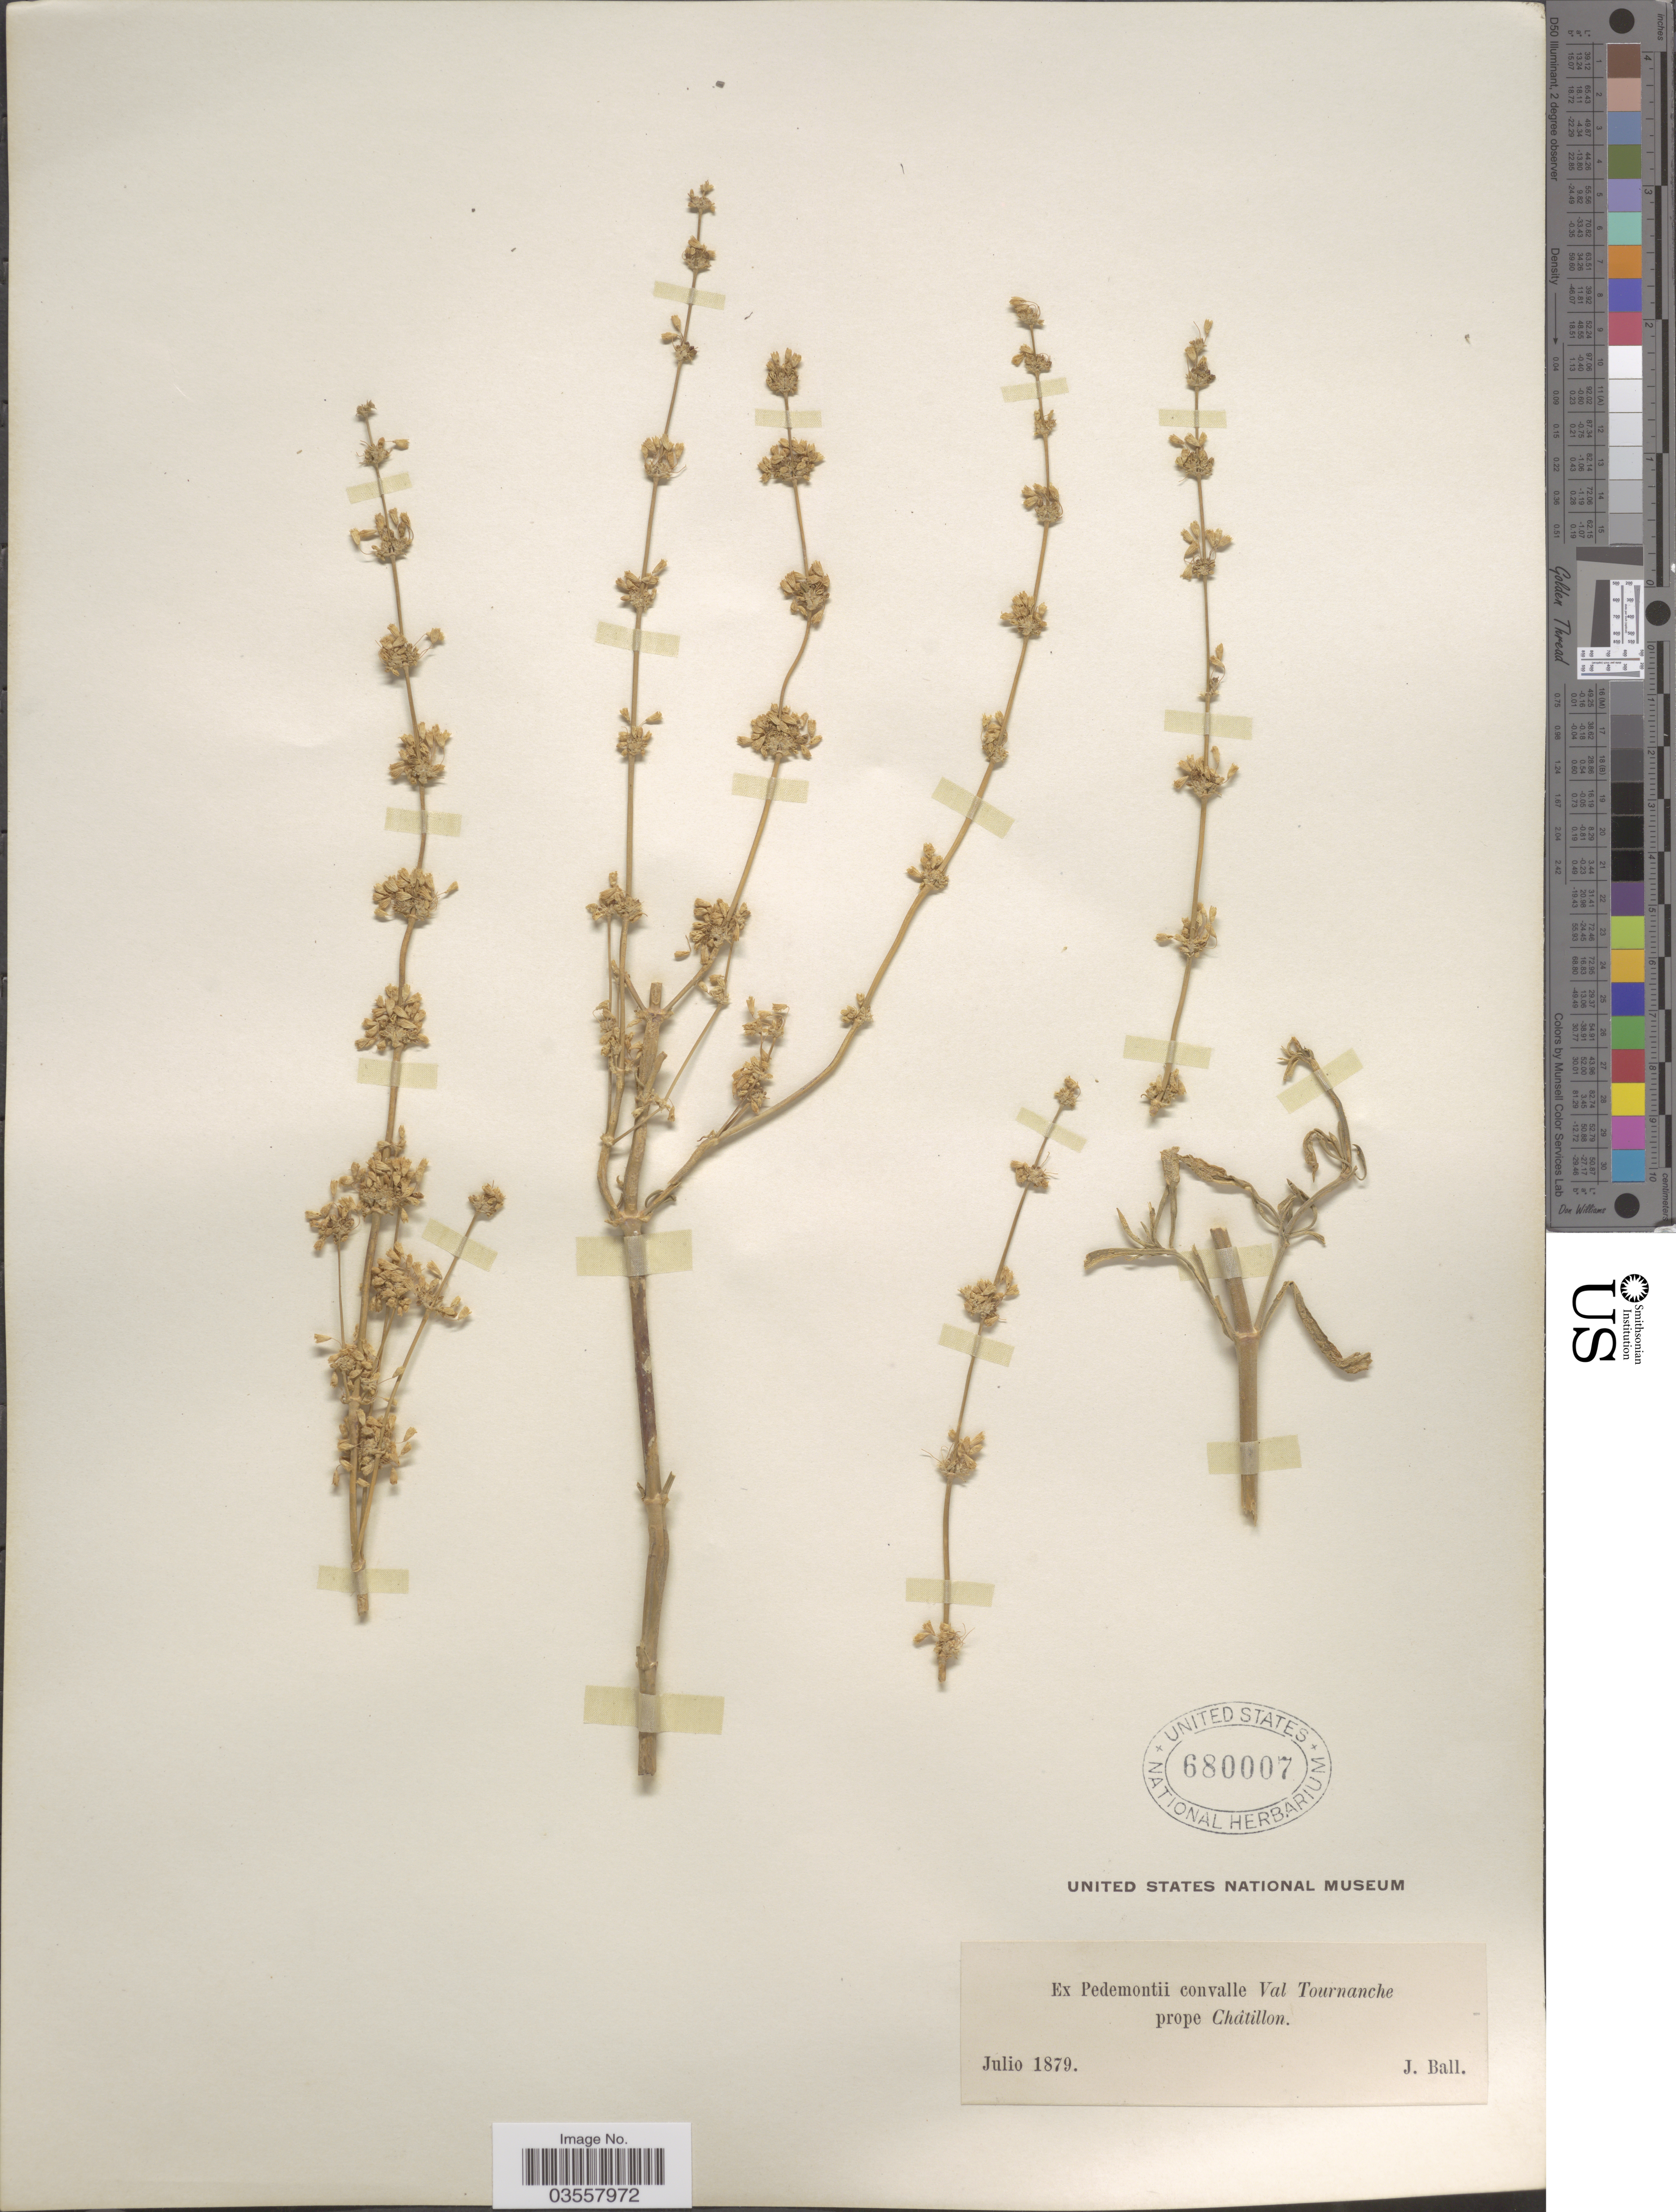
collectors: J. Ball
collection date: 1879-07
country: Italy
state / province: Piedmont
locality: Ex Pedemontii convalle Val Tournanche prope Châtillon.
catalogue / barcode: US 680007